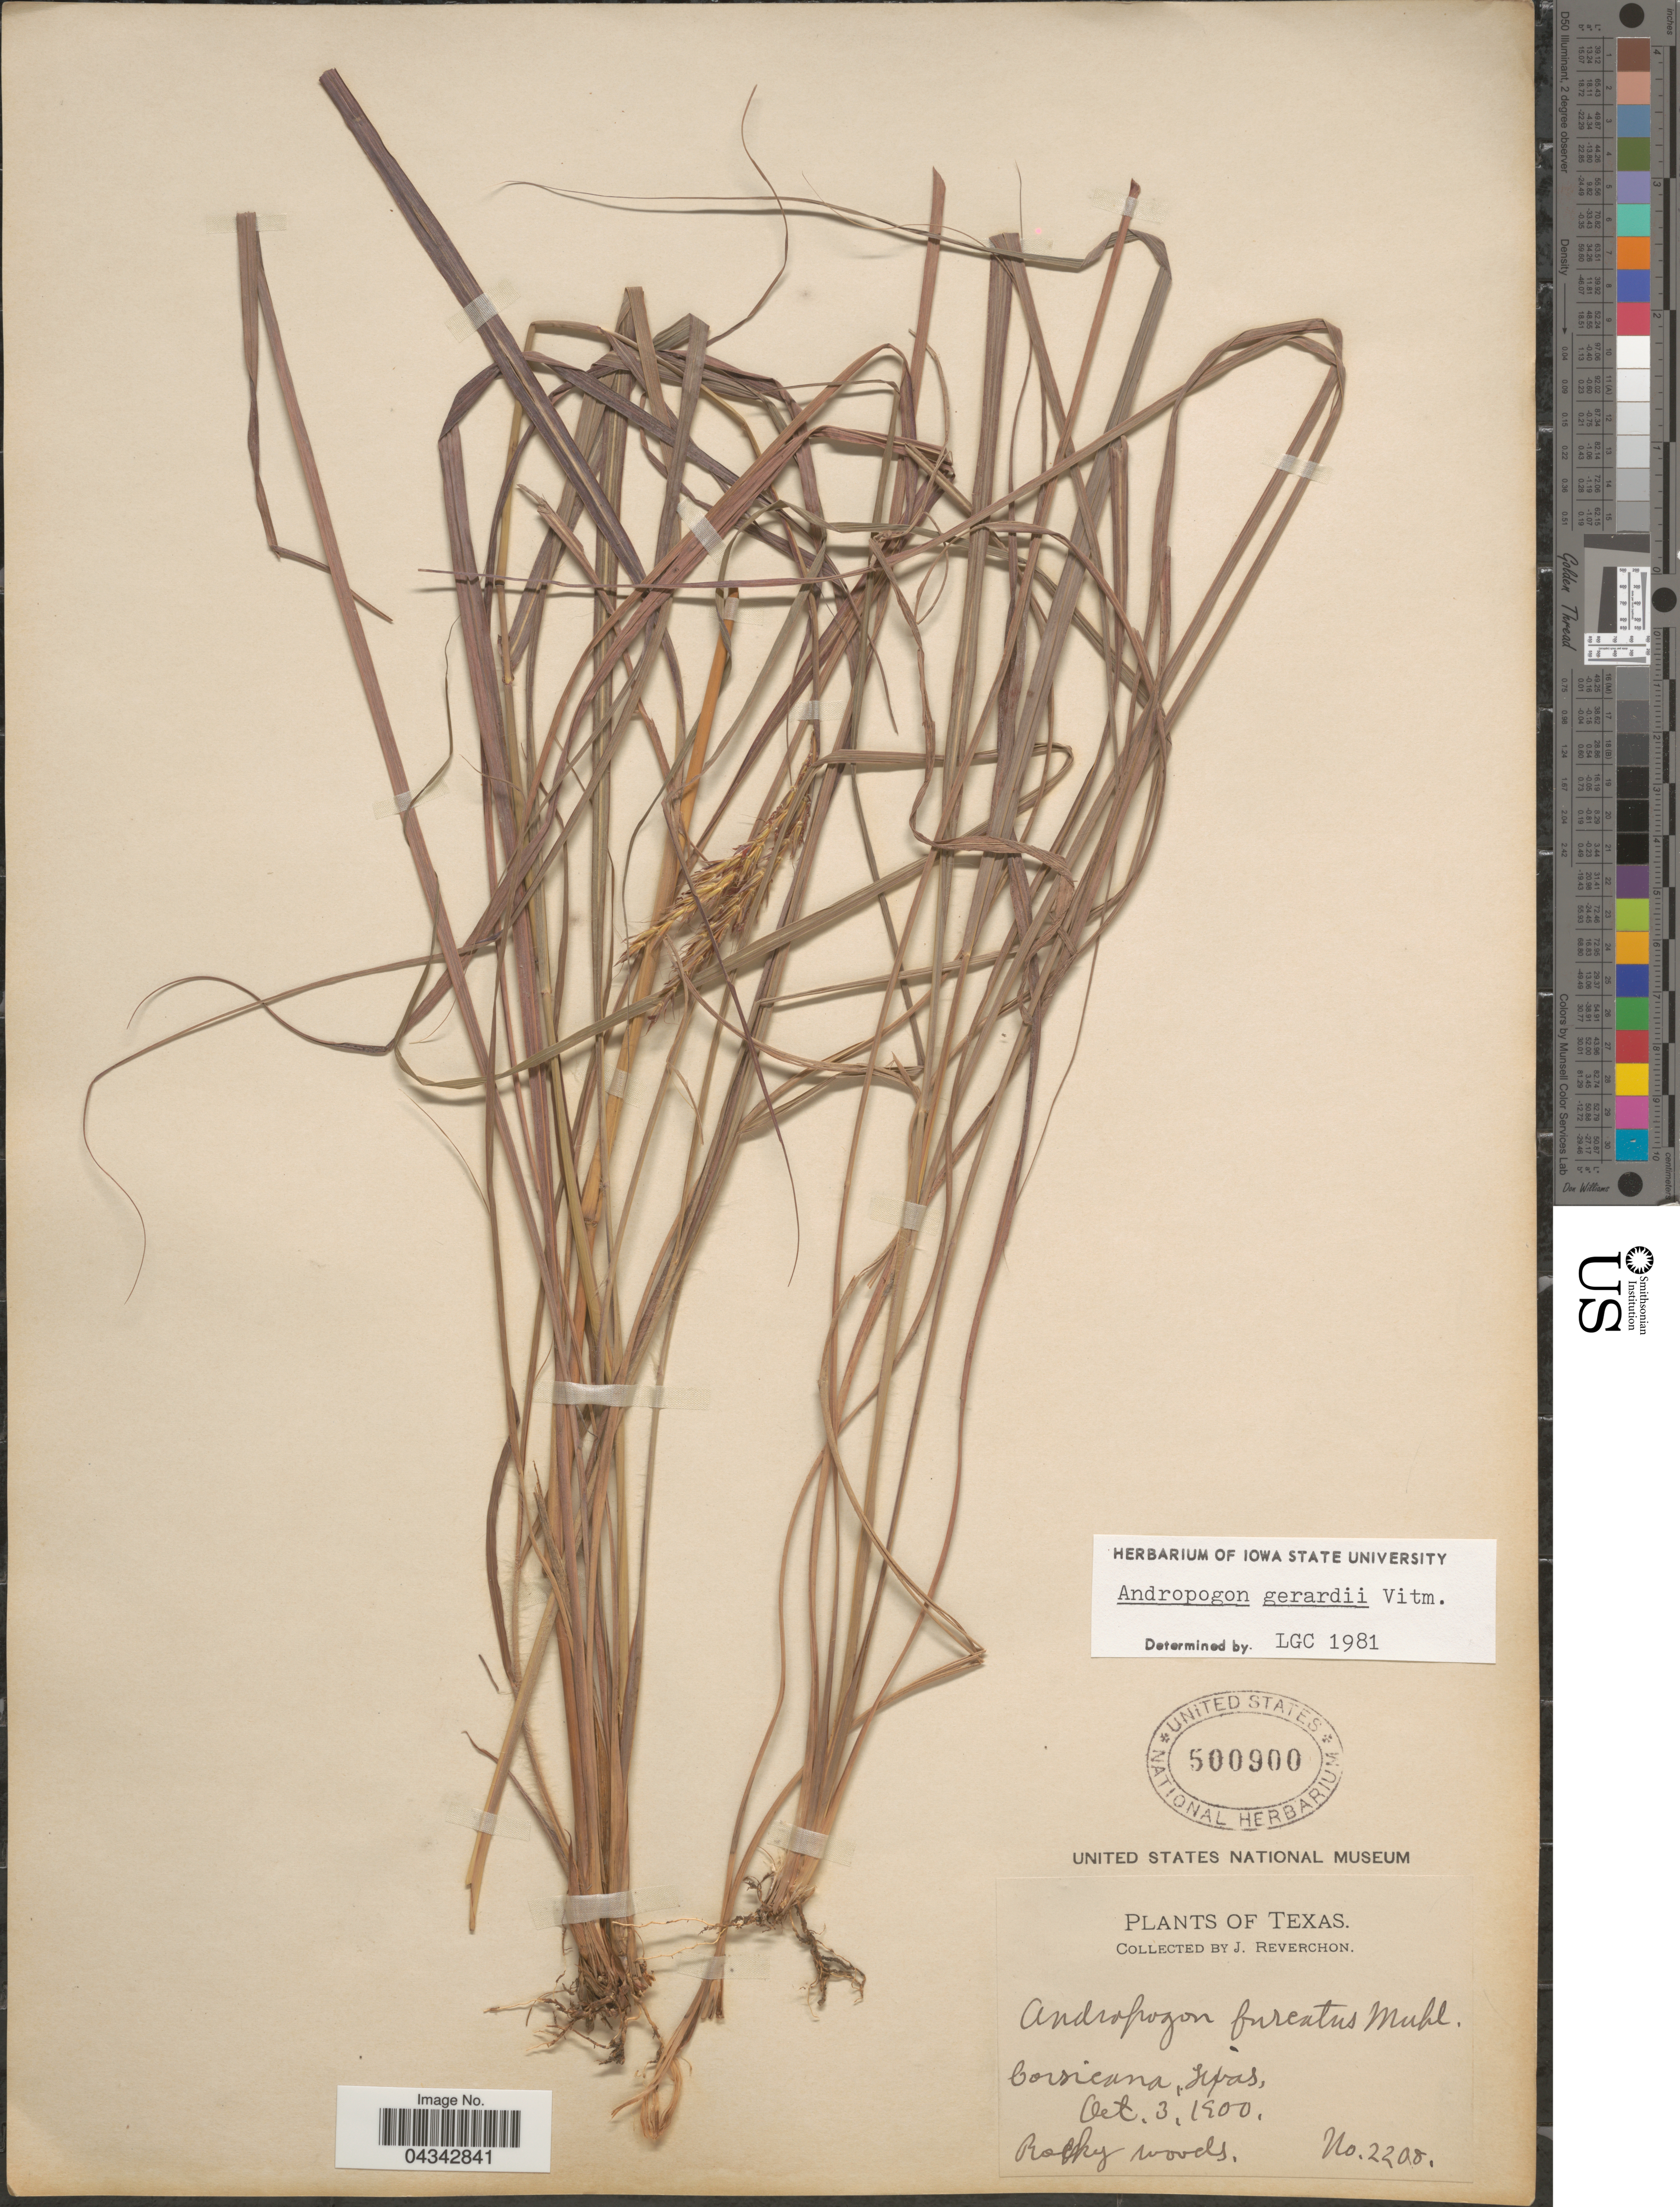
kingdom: Plantae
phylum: Tracheophyta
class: Liliopsida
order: Poales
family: Poaceae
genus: Andropogon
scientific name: Andropogon gerardii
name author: Vitman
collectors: J. Reverchon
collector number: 2208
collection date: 1900-10-03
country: United States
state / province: Texas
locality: Corsicana.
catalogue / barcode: US 500900